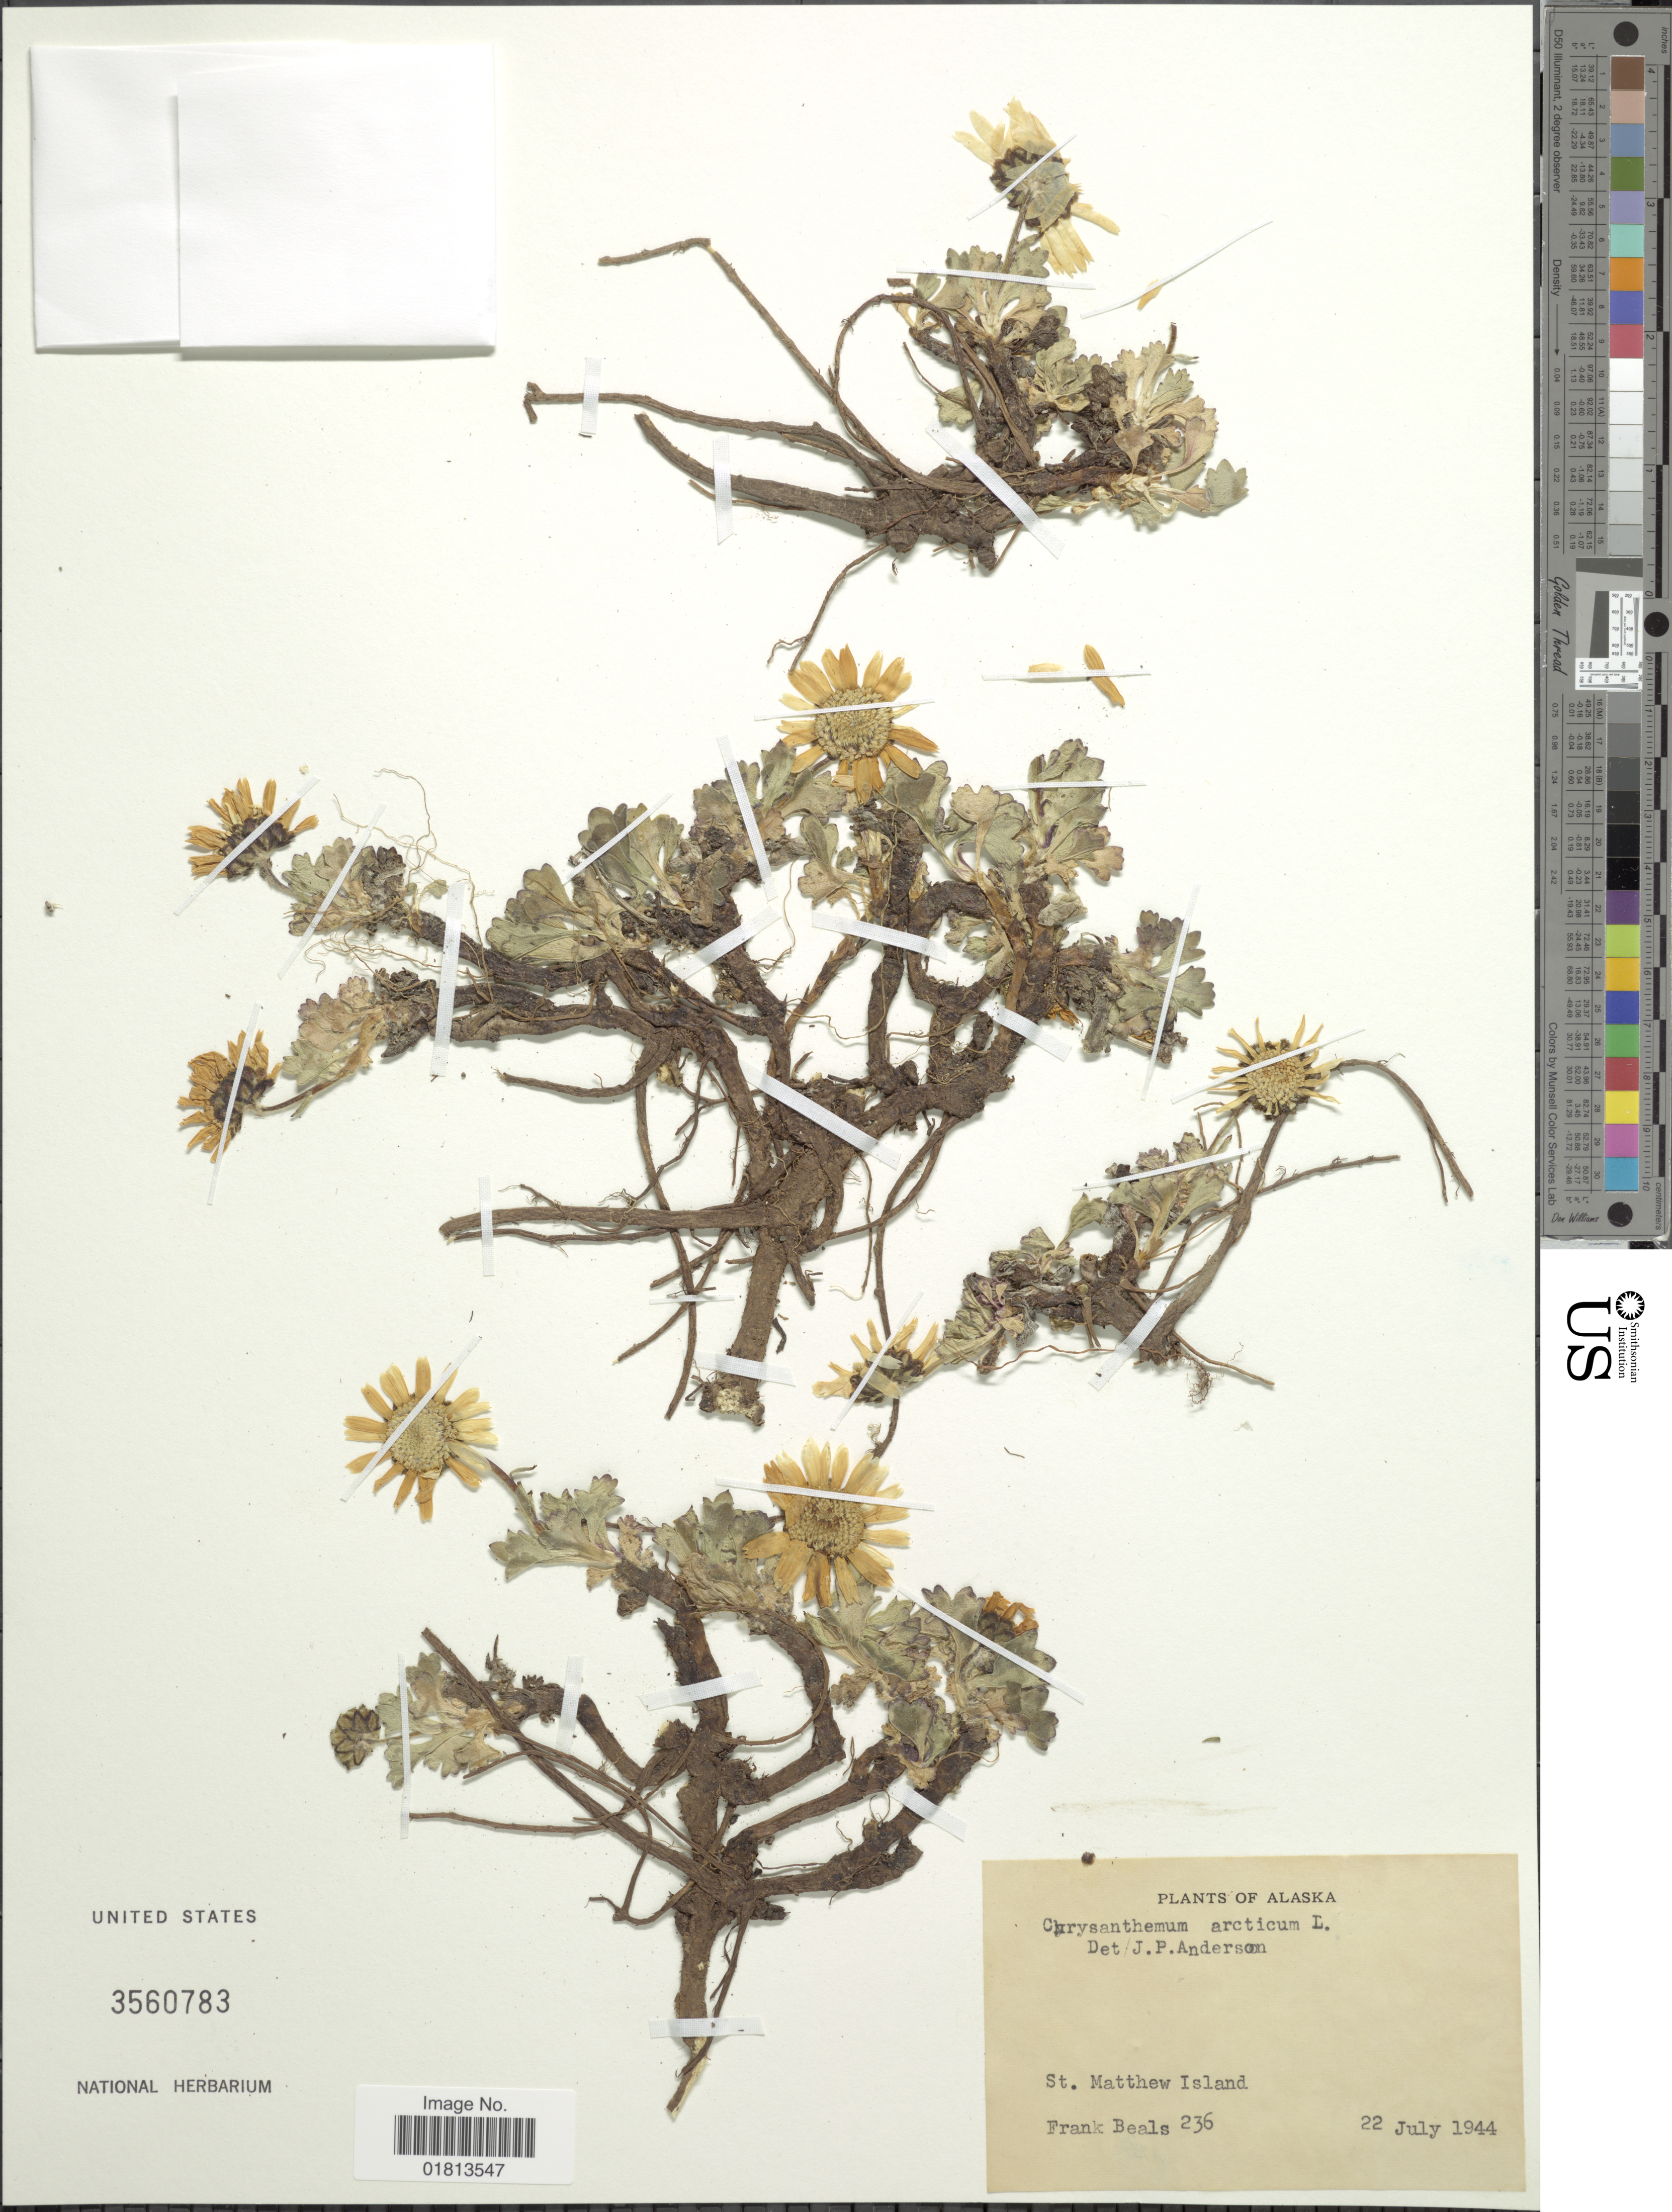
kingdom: Plantae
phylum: Tracheophyta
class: Magnoliopsida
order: Asterales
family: Asteraceae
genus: Dendranthema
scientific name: Dendranthema arcticum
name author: (L.) Tzvelev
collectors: F. Beals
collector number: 236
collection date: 1944-07-22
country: United States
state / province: Alaska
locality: St. Matthew Island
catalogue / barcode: US 3560783